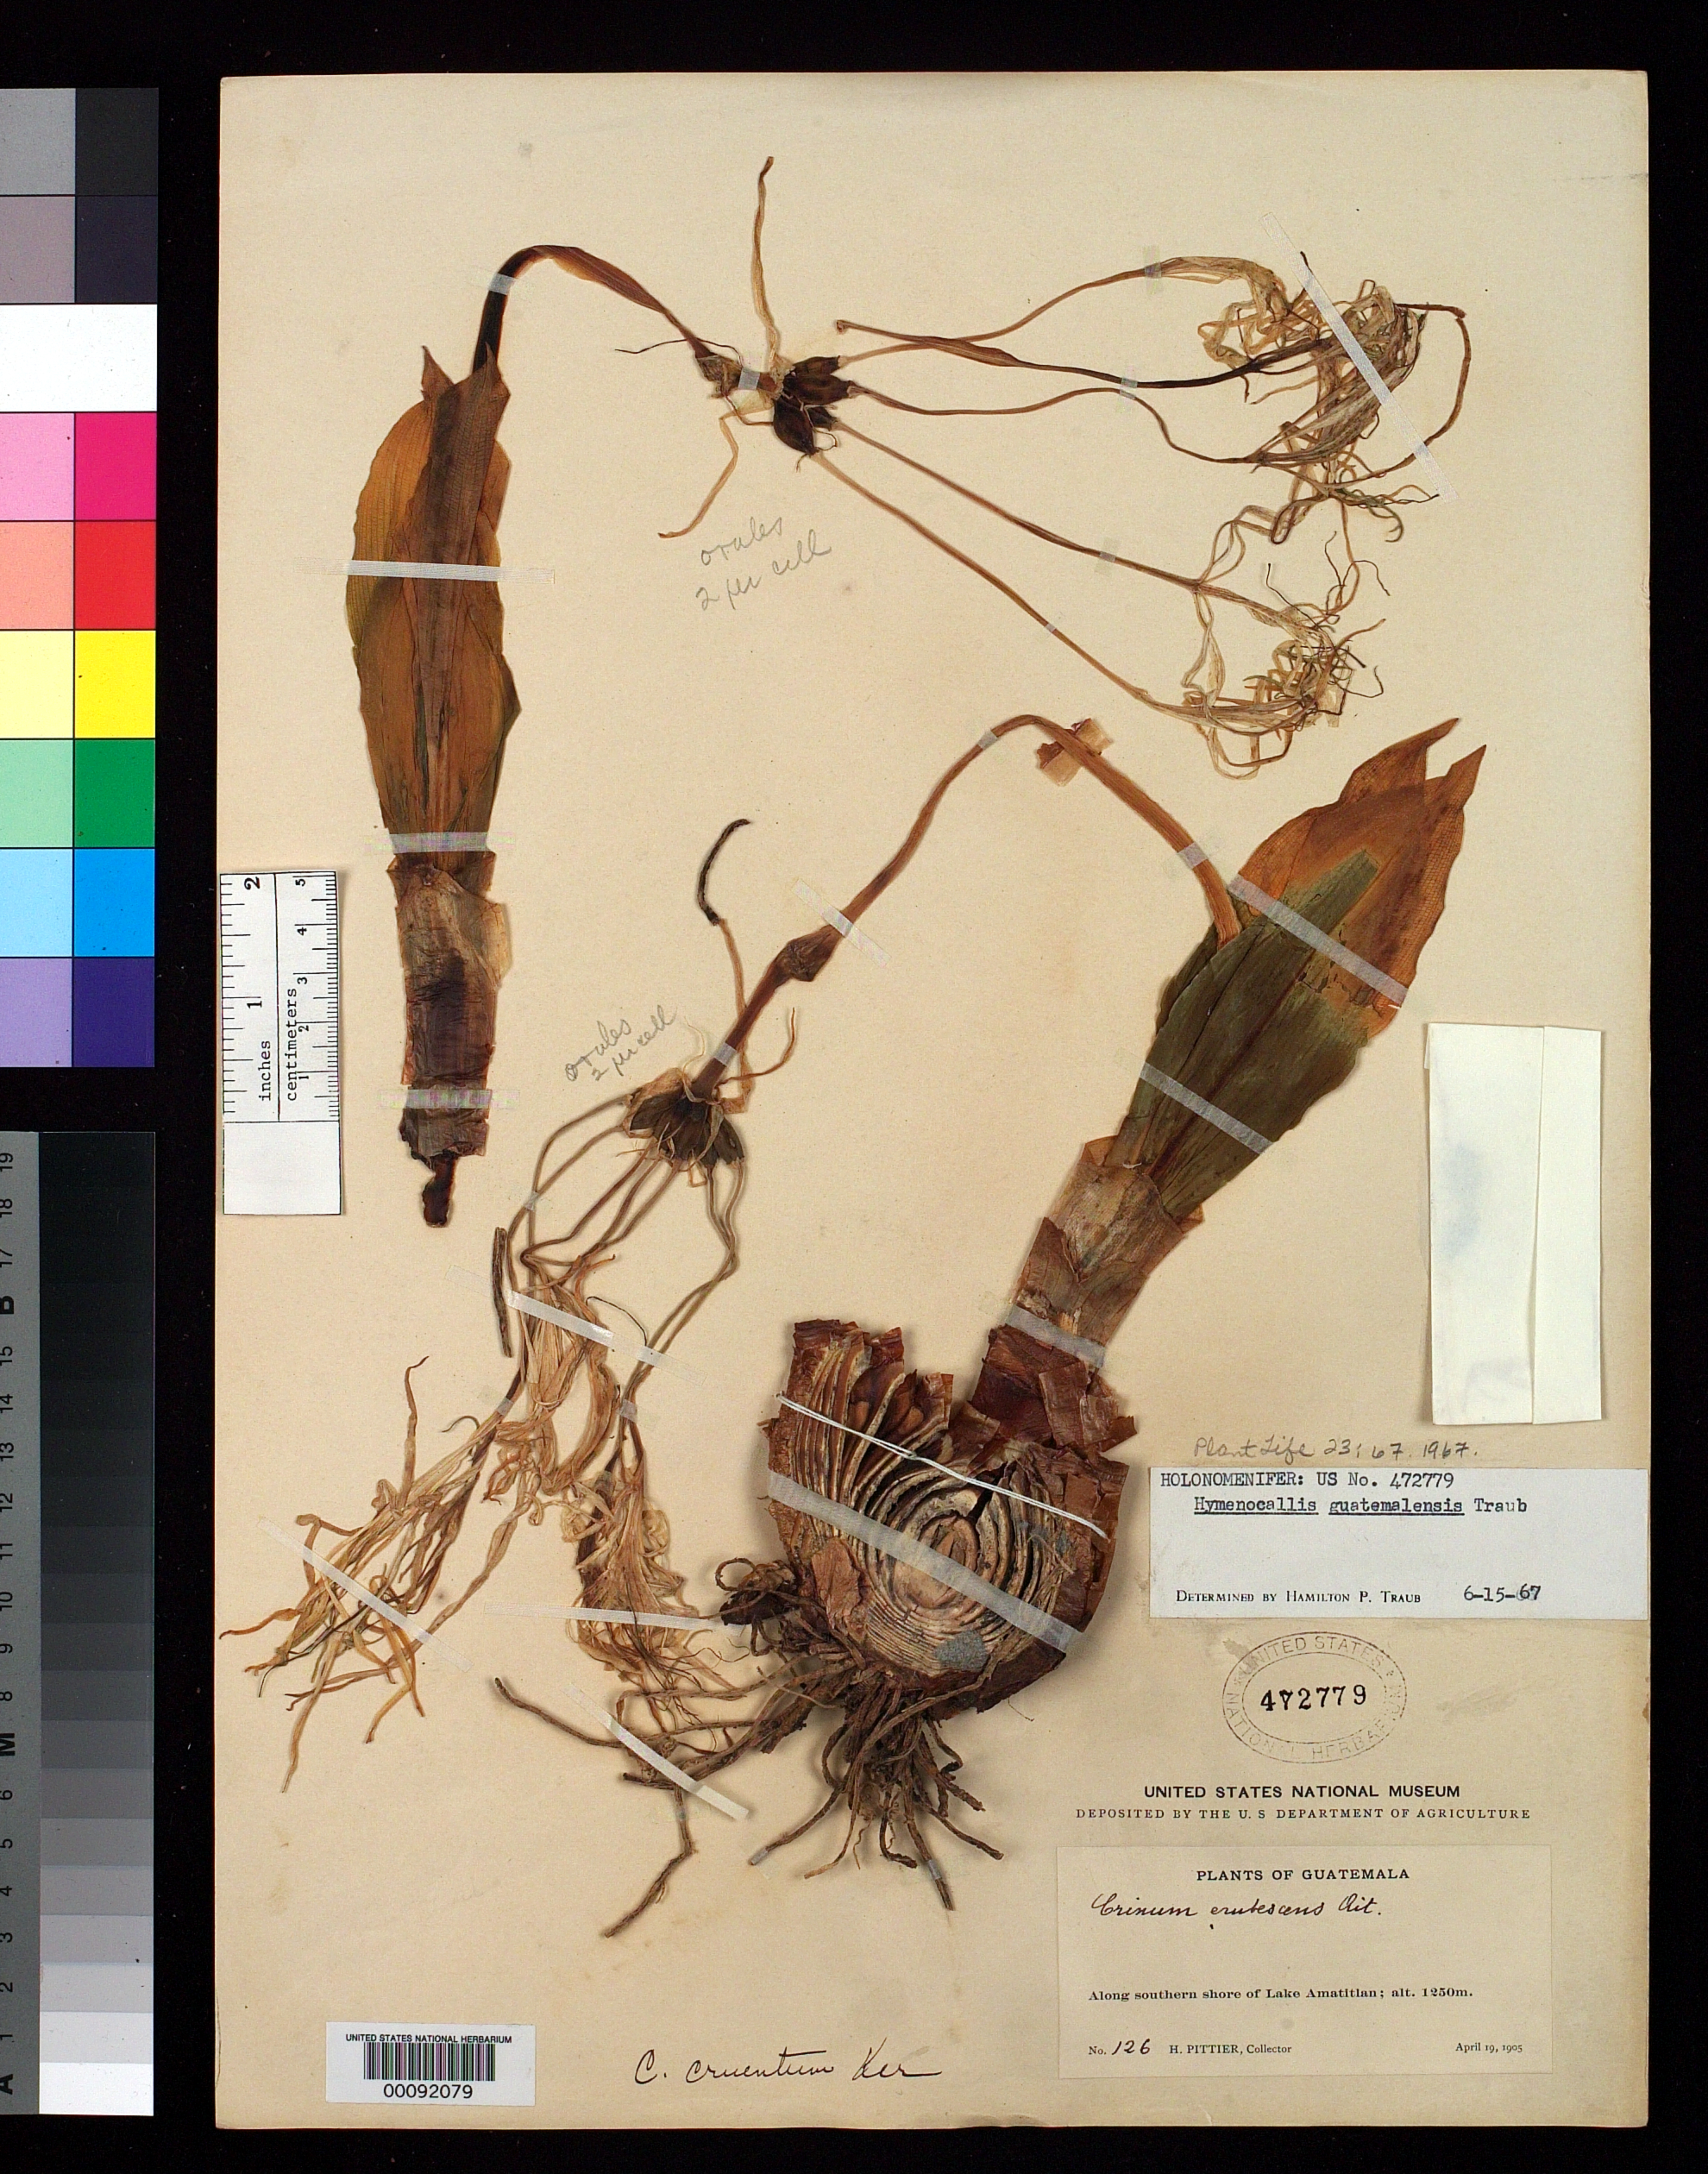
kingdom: Plantae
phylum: Tracheophyta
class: Liliopsida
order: Asparagales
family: Amaryllidaceae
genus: Hymenocallis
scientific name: Hymenocallis guatemalensis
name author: Traub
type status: Holotype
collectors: H. F. Pittier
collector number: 126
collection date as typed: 19 Apr 1905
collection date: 1905-04-19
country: Guatemala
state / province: Guatemala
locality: Southern shore of Lake Amatitlán.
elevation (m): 1250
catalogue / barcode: US 472779